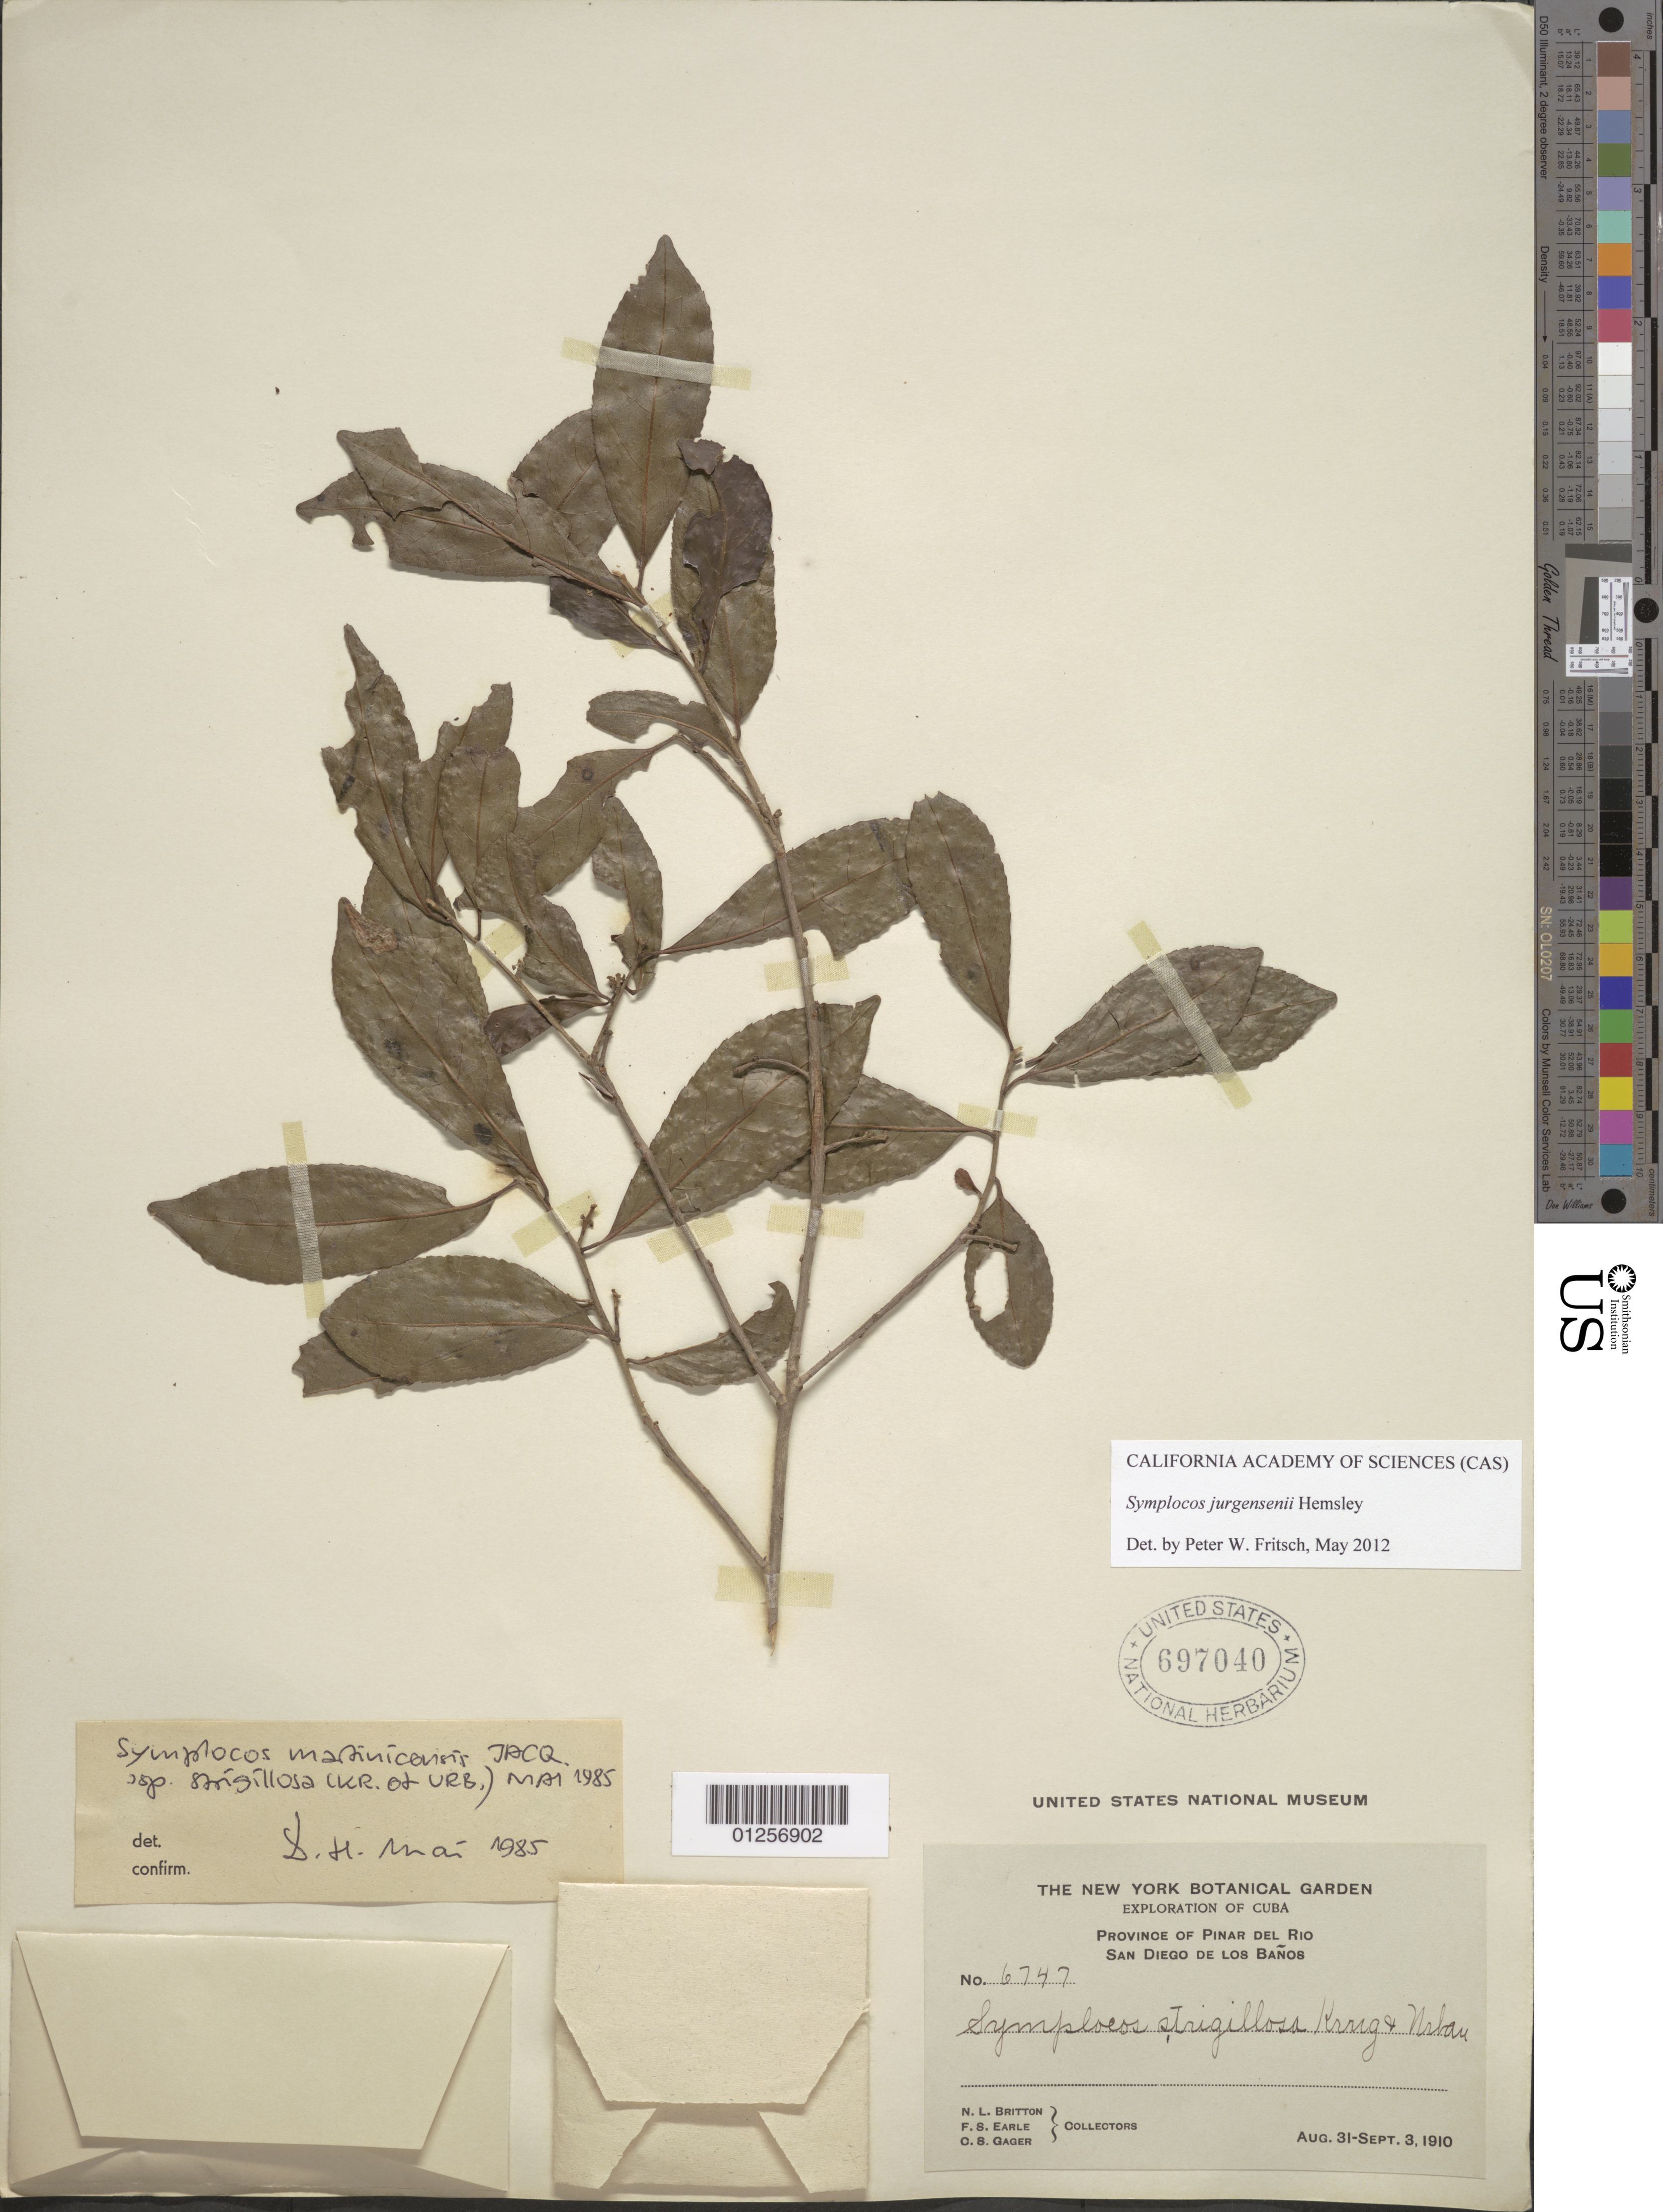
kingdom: Plantae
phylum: Tracheophyta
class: Magnoliopsida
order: Ericales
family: Symplocaceae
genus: Symplocos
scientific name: Symplocos jurgensenii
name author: Hemsl.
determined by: Fritsch, Peter W.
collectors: N. Britton, F. S. Earle & C. Gager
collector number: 6747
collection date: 1910-08-31/1910-09-03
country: Cuba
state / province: Pinar del Río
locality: San Diego de Los Baños.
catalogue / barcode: US 697040